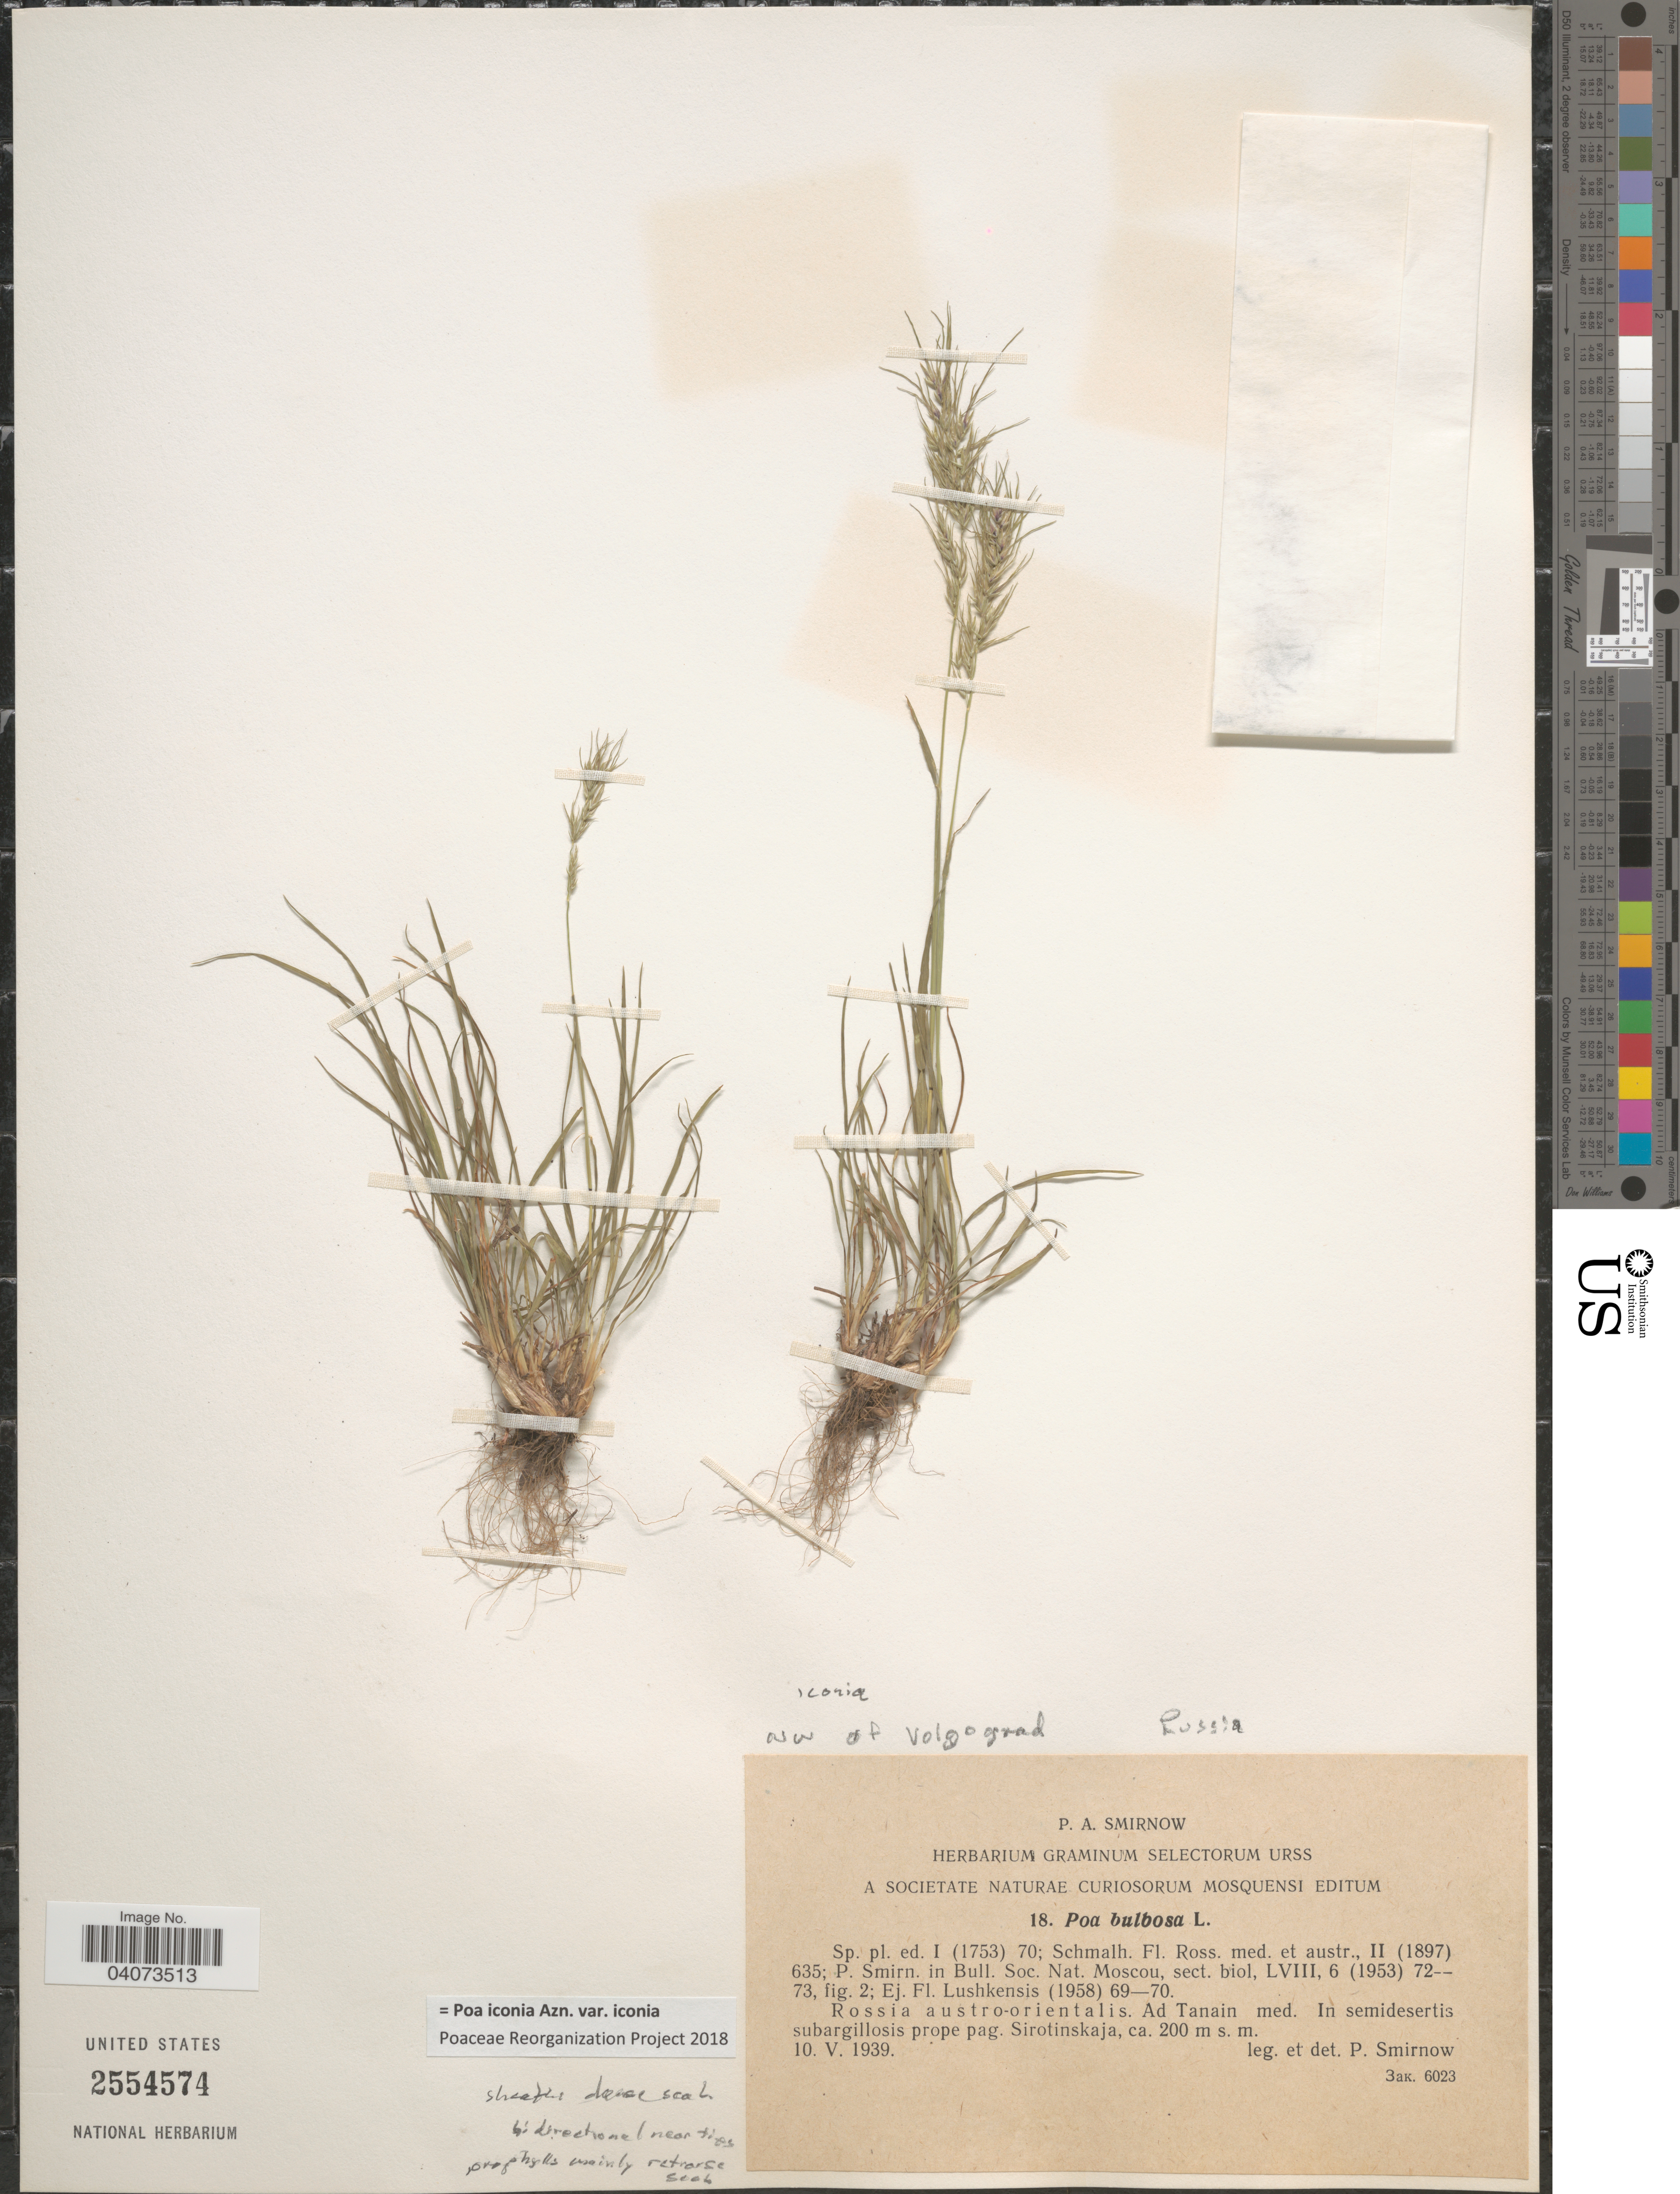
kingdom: Plantae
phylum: Tracheophyta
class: Liliopsida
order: Poales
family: Poaceae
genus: Poa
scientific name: Poa bulbosa subsp. bulbosa var. vivipara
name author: Koeler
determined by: Soreng, Robert J., Research Associate (BOT), Smithsonian Institution - National Museum of Natural History (UNITED STATES)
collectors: P. Smirnow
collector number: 18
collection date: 1939-05-10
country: Russian Federation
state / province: Volgograd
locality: Rossia austro-orientalis. Ad Tanain med. In semidesertis subargillosis prope pag. Sirotinskaja.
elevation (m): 200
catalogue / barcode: US 2554574